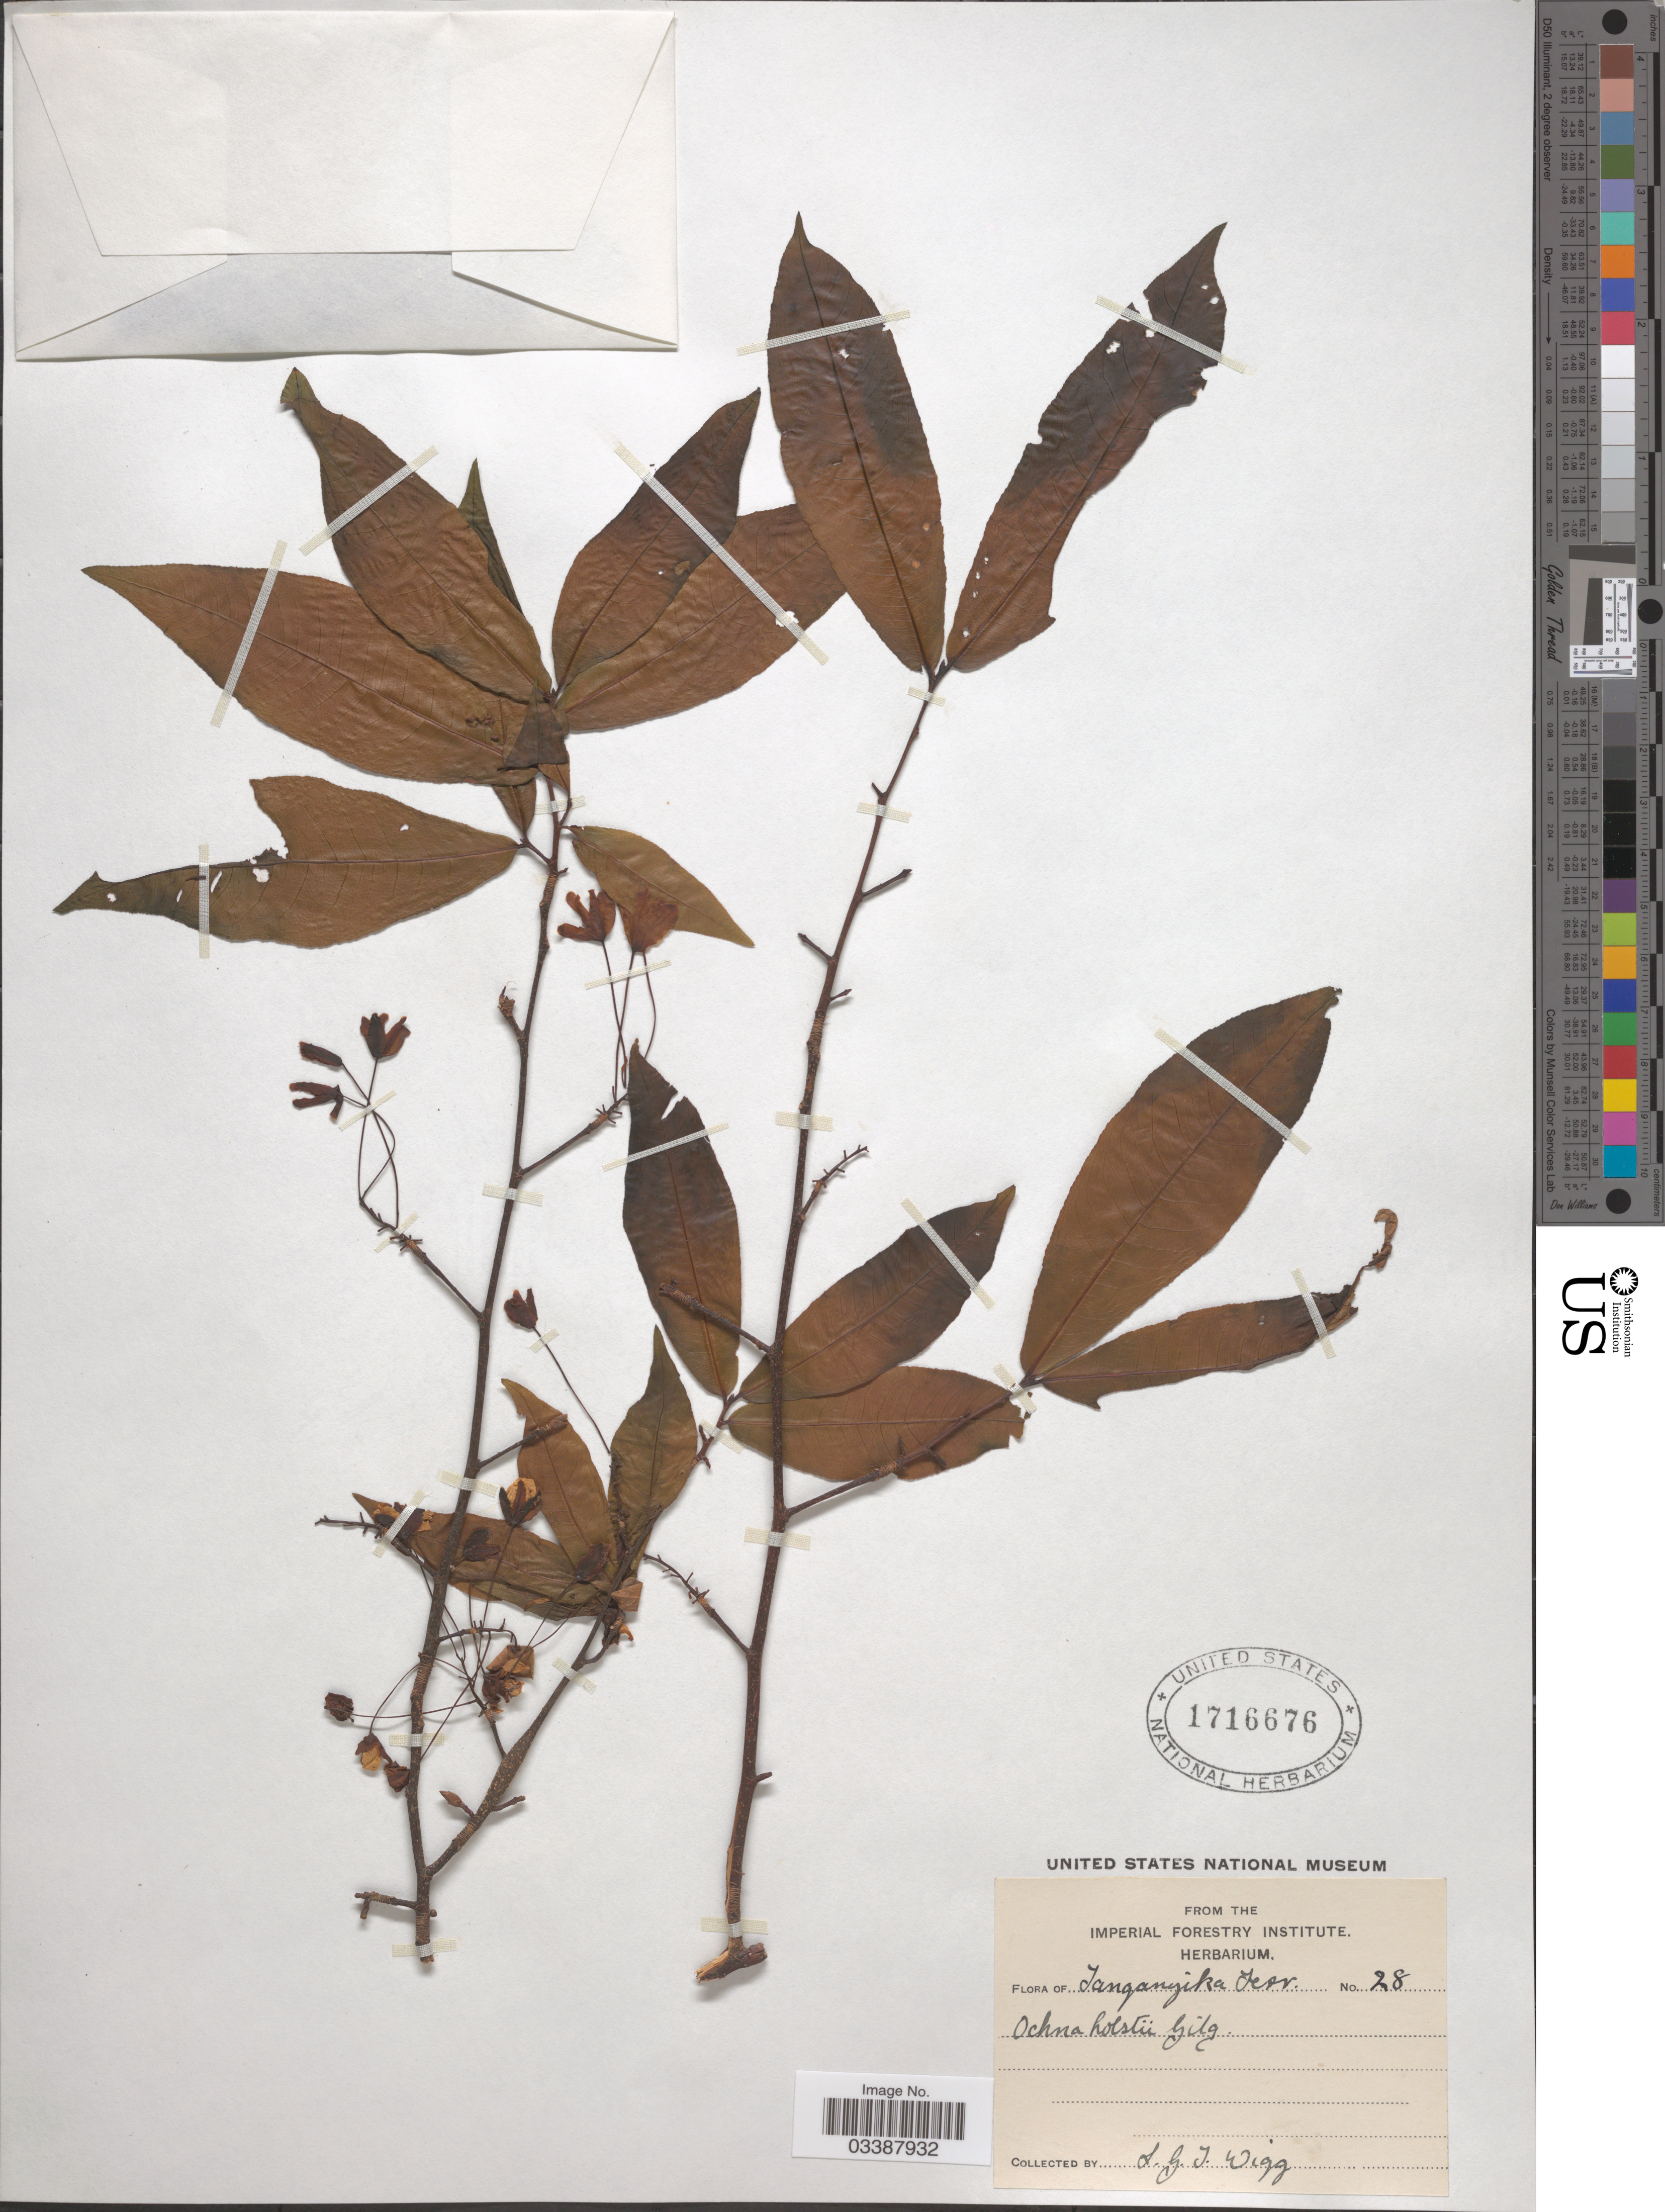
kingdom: Plantae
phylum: Tracheophyta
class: Magnoliopsida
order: Malpighiales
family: Ochnaceae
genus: Ochna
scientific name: Ochna holstii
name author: Engl.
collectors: L. Wigg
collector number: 28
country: Tanzania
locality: Tanganyika Terr.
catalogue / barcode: US 1716676